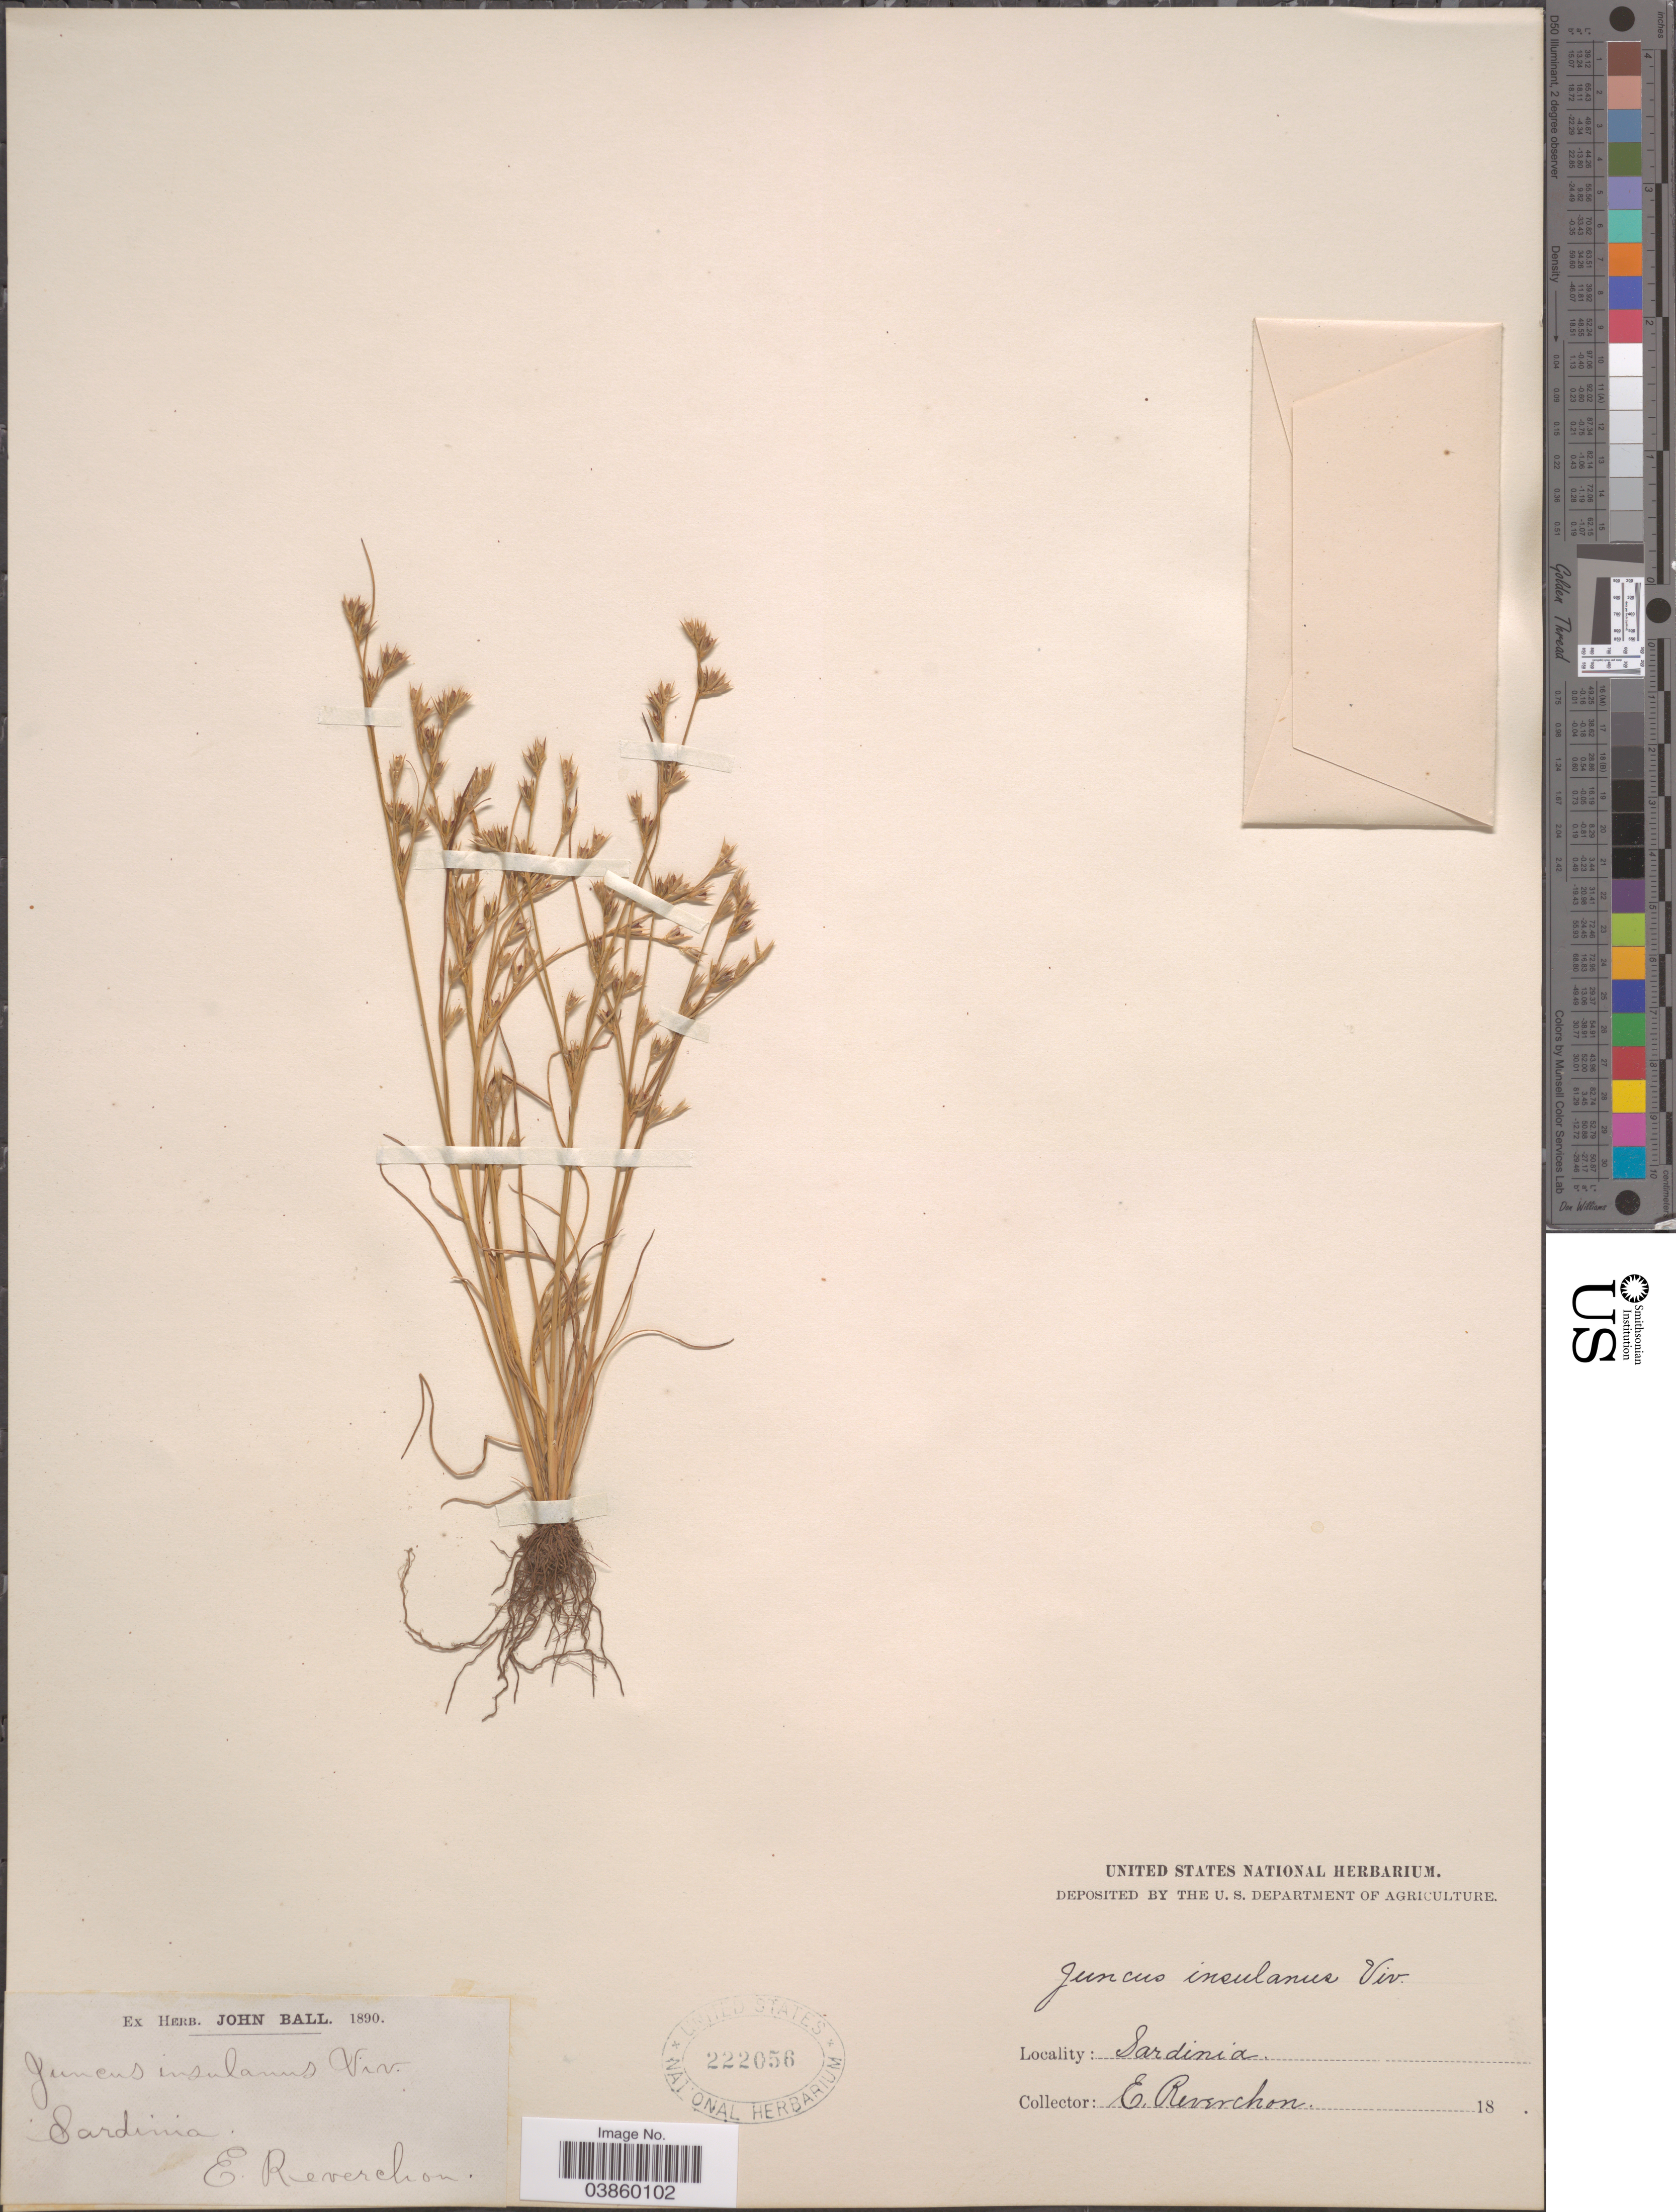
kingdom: Plantae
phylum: Tracheophyta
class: Liliopsida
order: Poales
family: Juncaceae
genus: Juncus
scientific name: Juncus bufonius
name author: L.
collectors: E. Reverchon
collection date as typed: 18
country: Italy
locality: Sardinia.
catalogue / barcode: US 222056